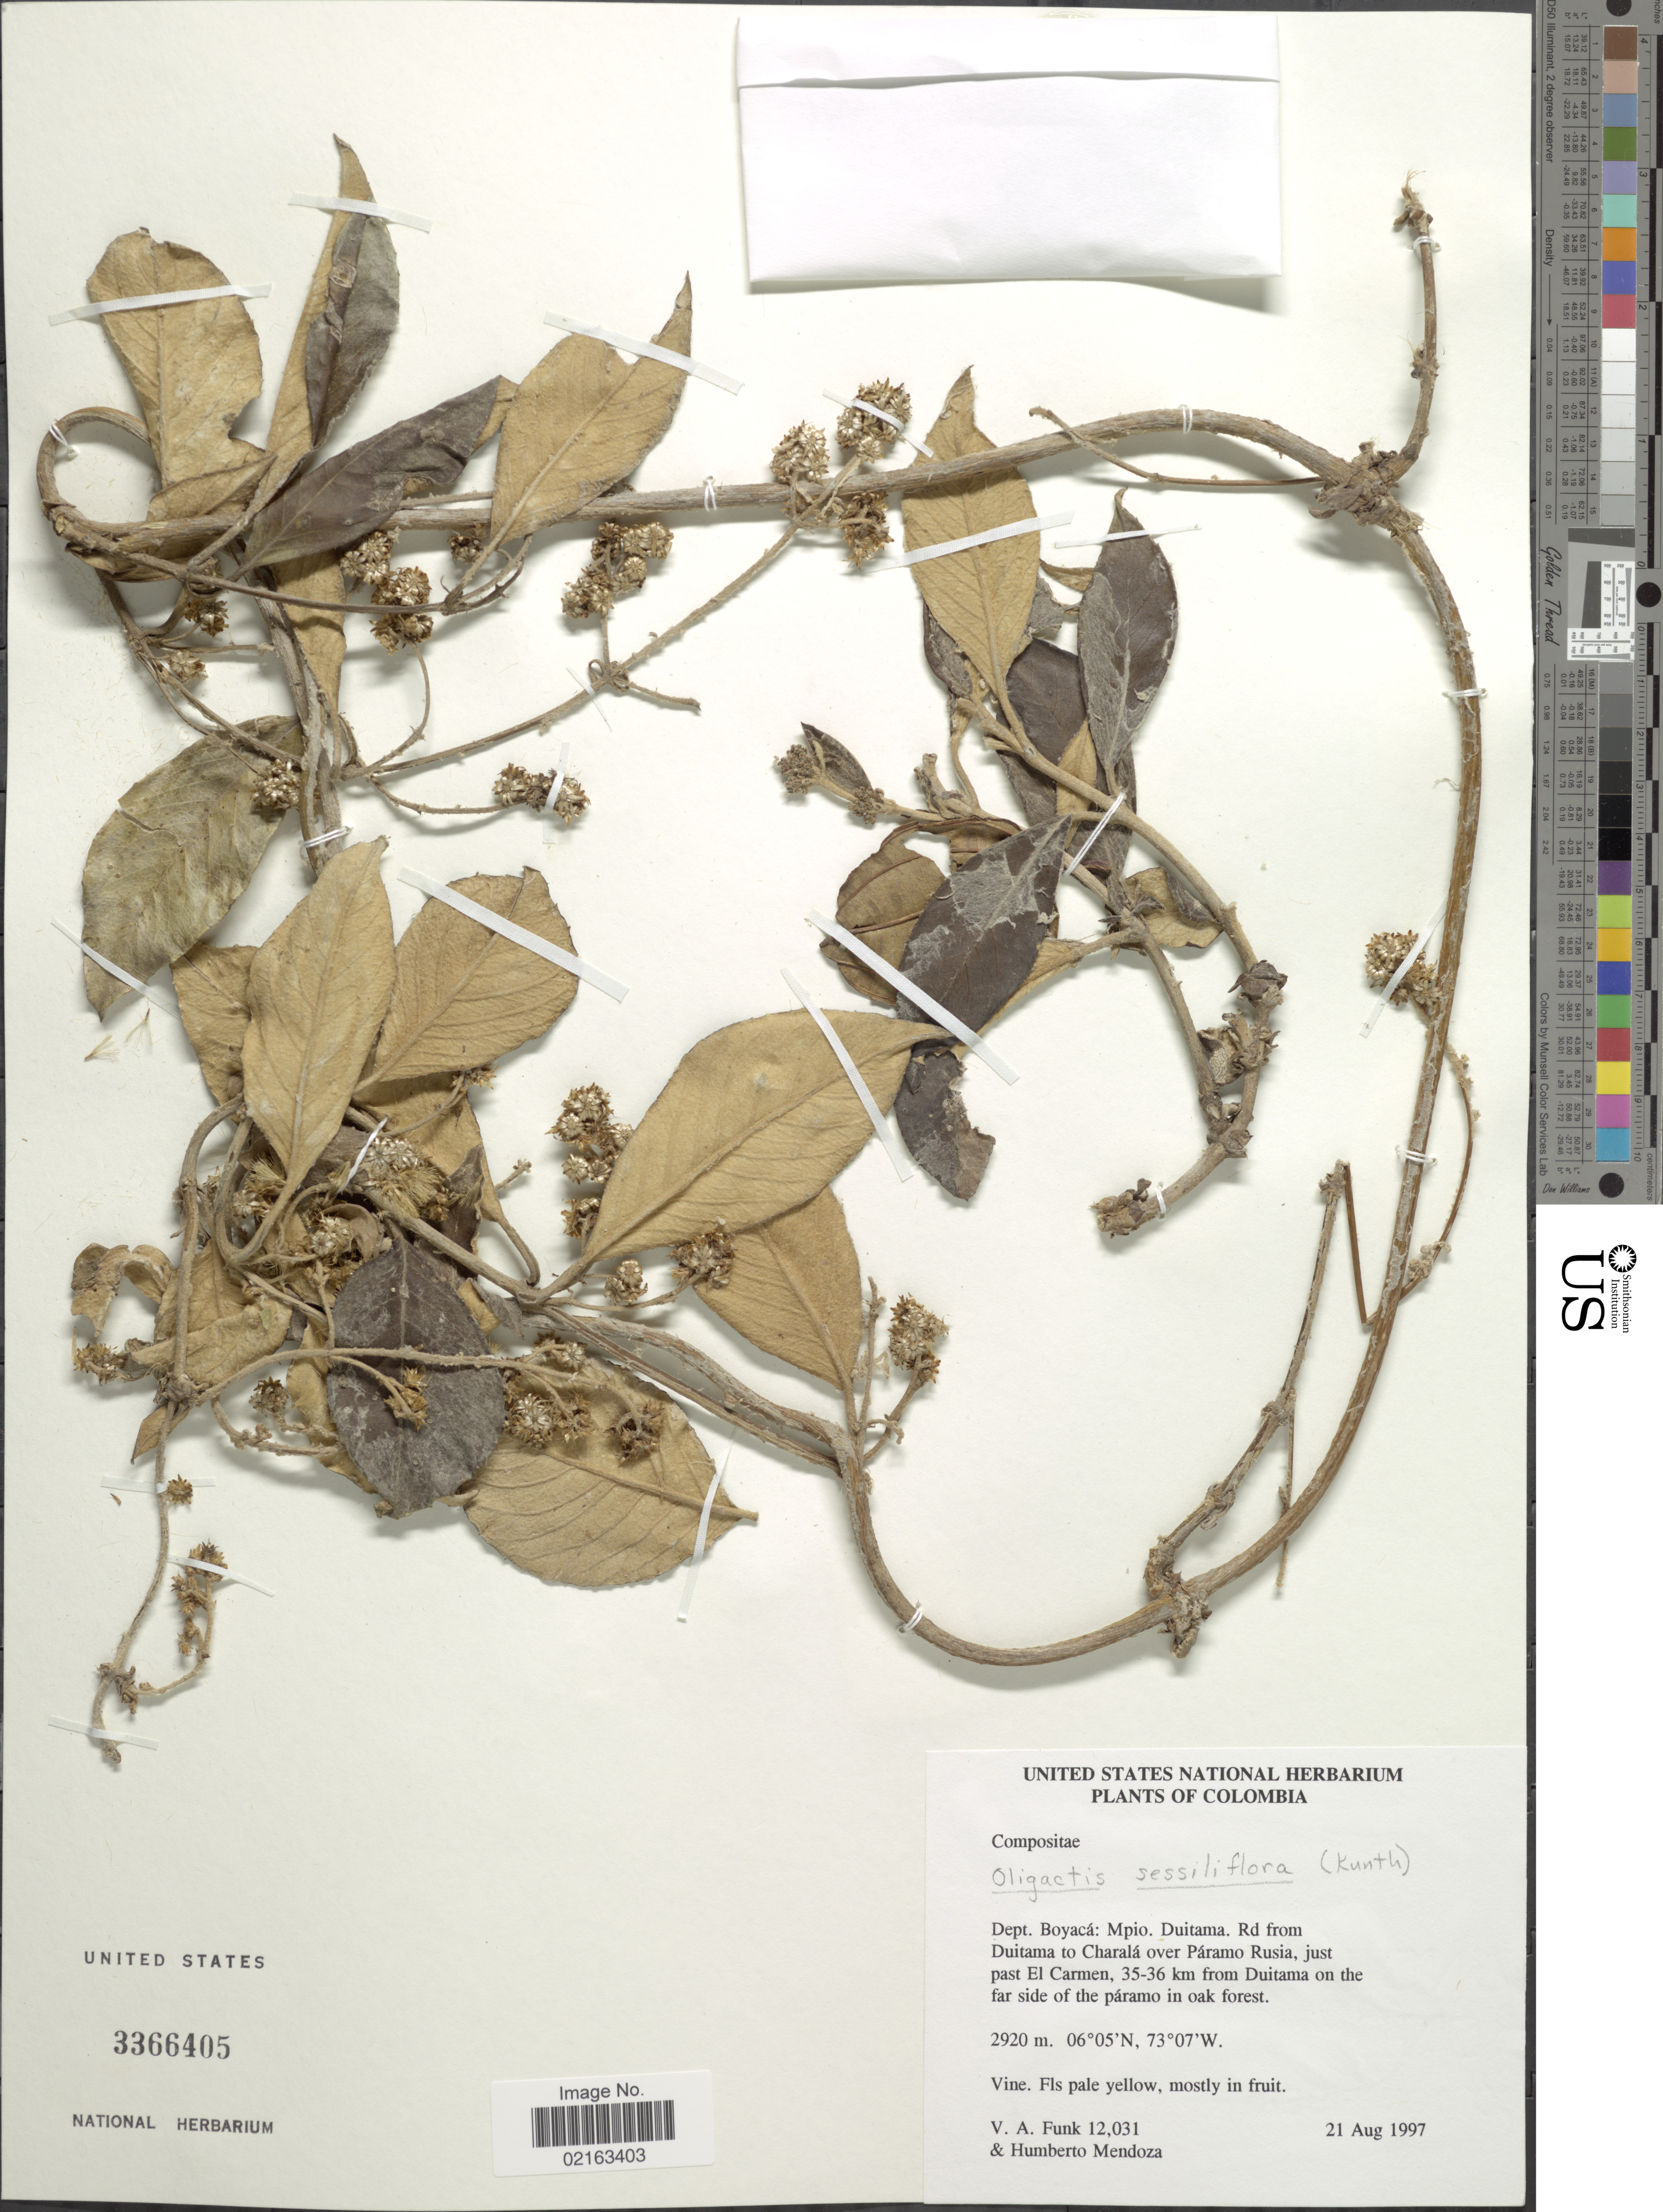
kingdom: Plantae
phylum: Tracheophyta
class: Magnoliopsida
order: Asterales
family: Asteraceae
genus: Oligactis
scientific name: Oligactis sessiliflora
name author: (Kunth) H. Rob. & Brettell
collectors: V. Funk & H. Mendoza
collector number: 12031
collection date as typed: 21 Aug 1997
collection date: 1997-08-21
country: Colombia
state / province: Boyacá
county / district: Duitama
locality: Rd from Duitama to Charalá over Páramo Rusia, just past El Carmen, 35-36 km from Duitama on the far side of Páramo in oak forest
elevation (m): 2920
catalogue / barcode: US 3366405